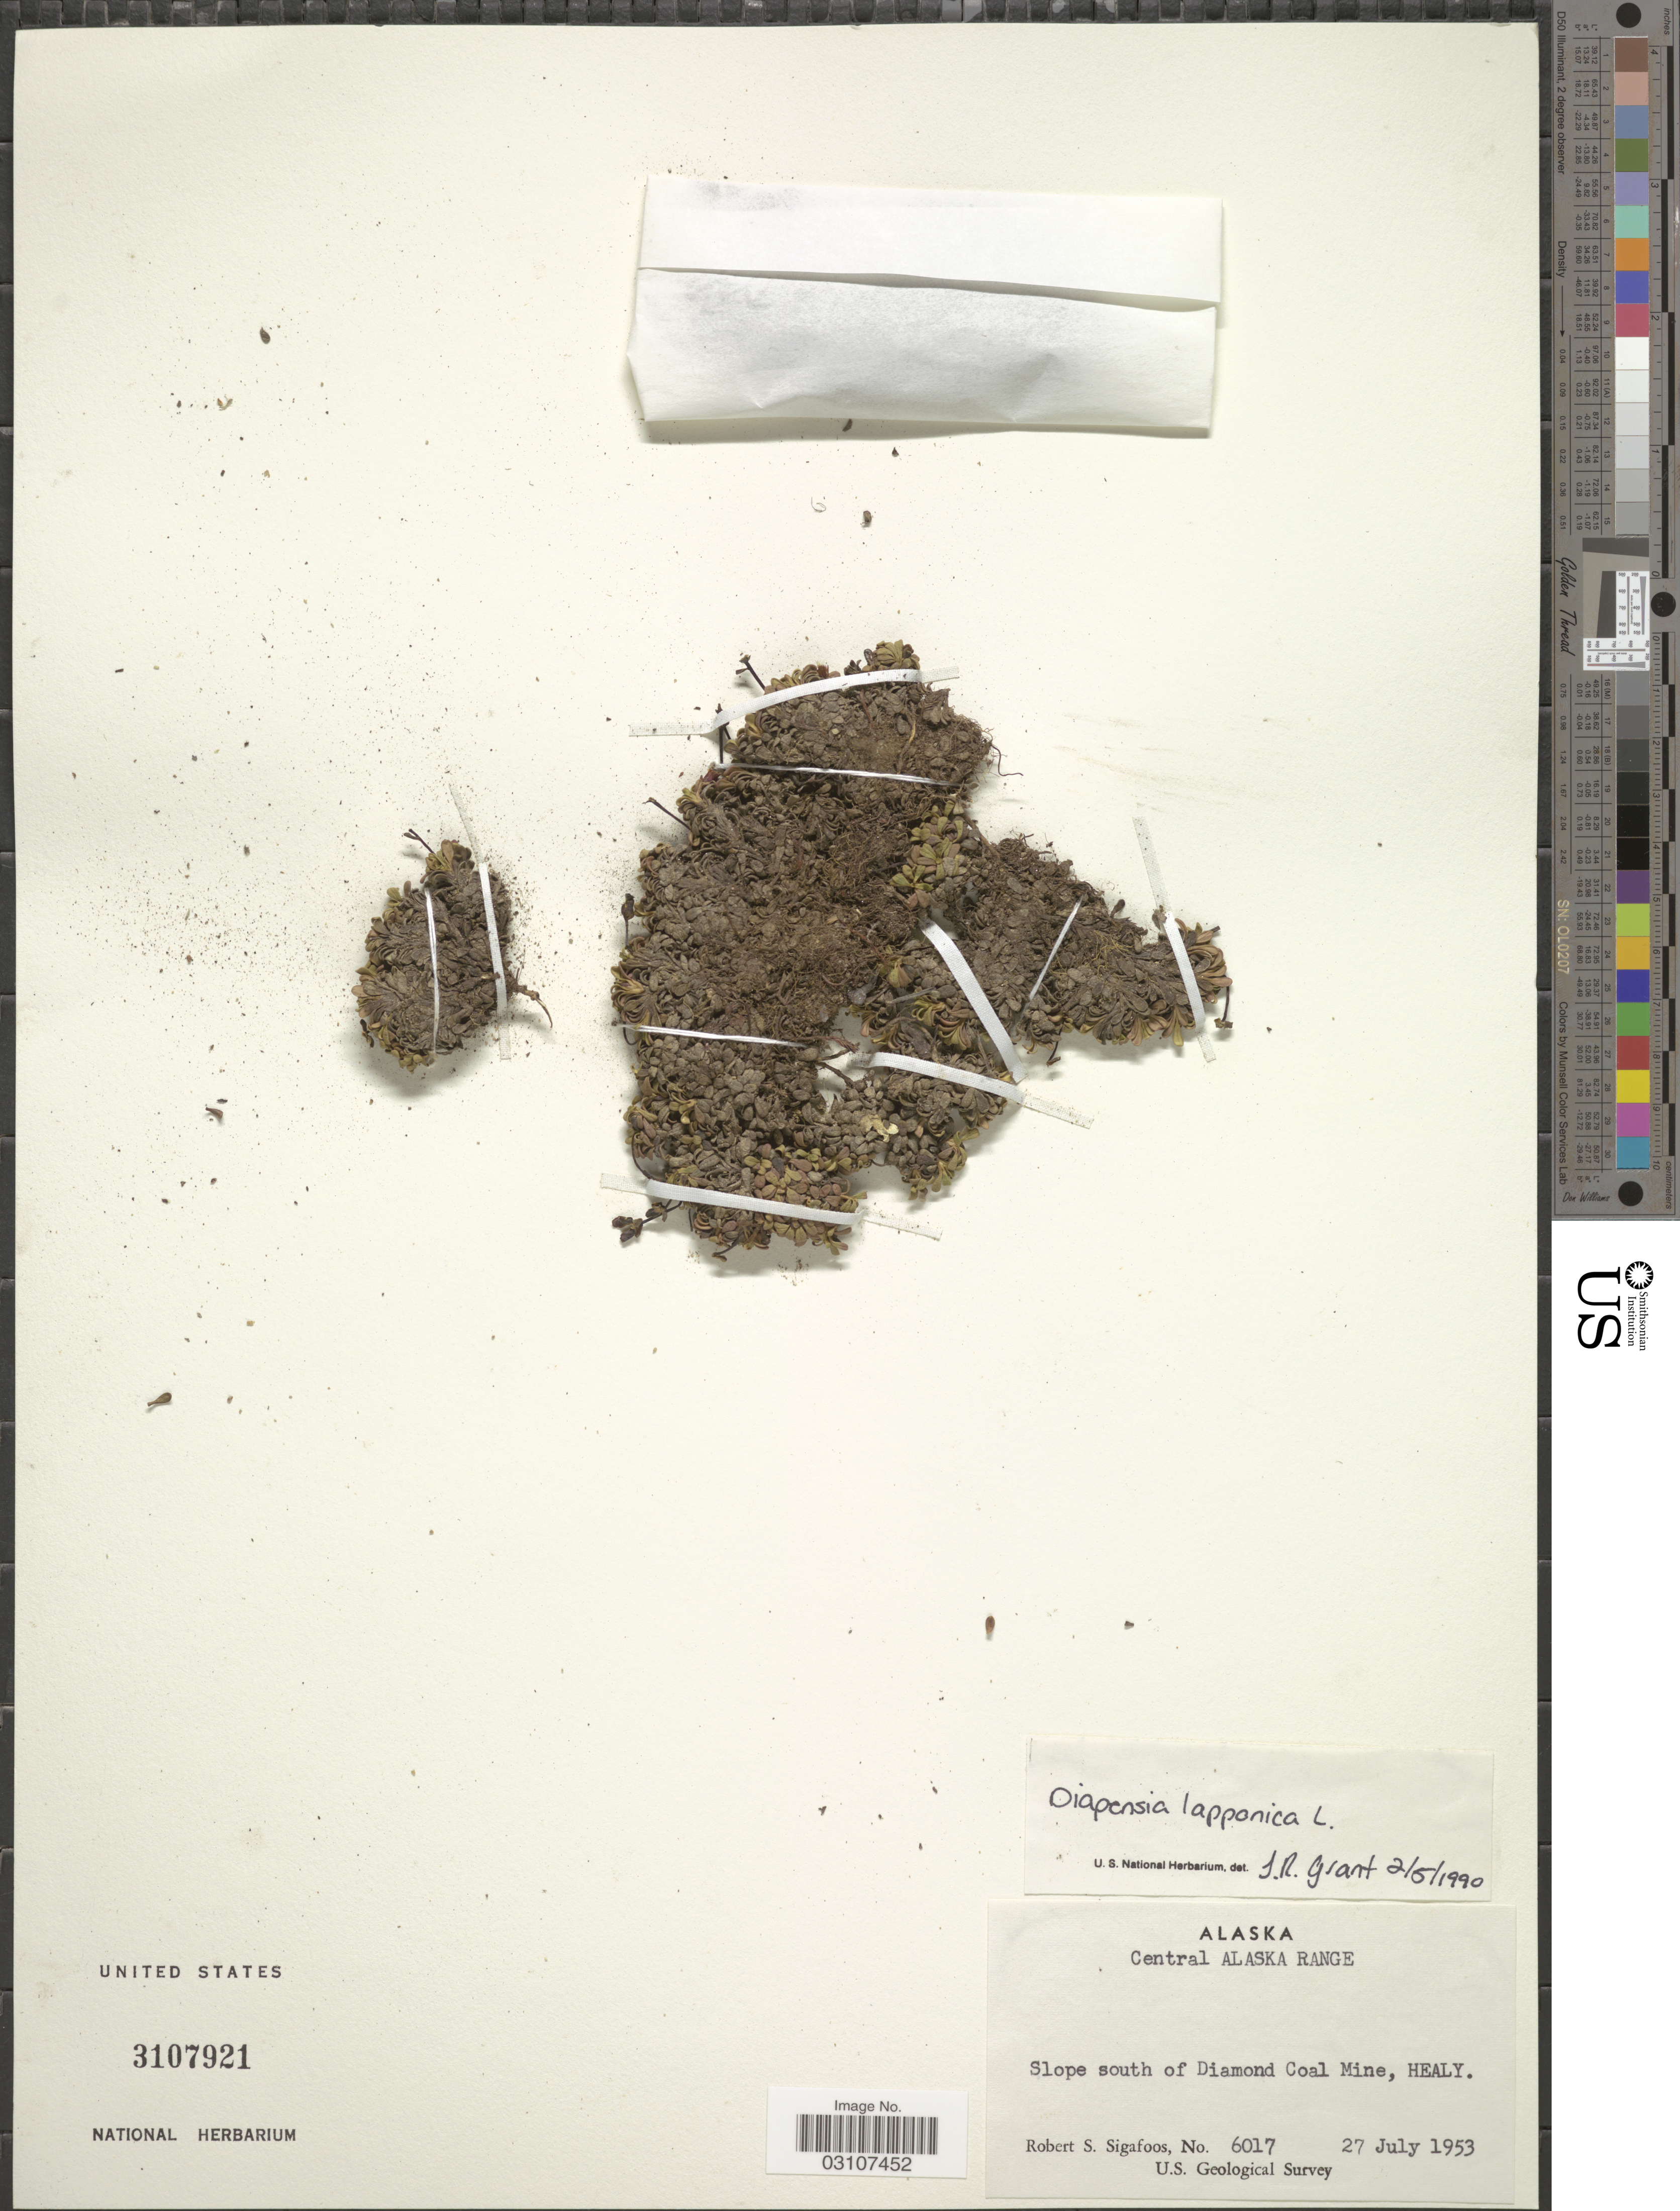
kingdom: Plantae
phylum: Tracheophyta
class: Magnoliopsida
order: Ericales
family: Diapensiaceae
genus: Diapensia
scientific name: Diapensia lapponica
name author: L.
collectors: R. Sigafoos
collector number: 6017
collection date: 1953-07-27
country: United States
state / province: Alaska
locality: Central Alaska Range. Slope south of Diamond Coal Mine, Healy.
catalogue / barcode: US 3107921